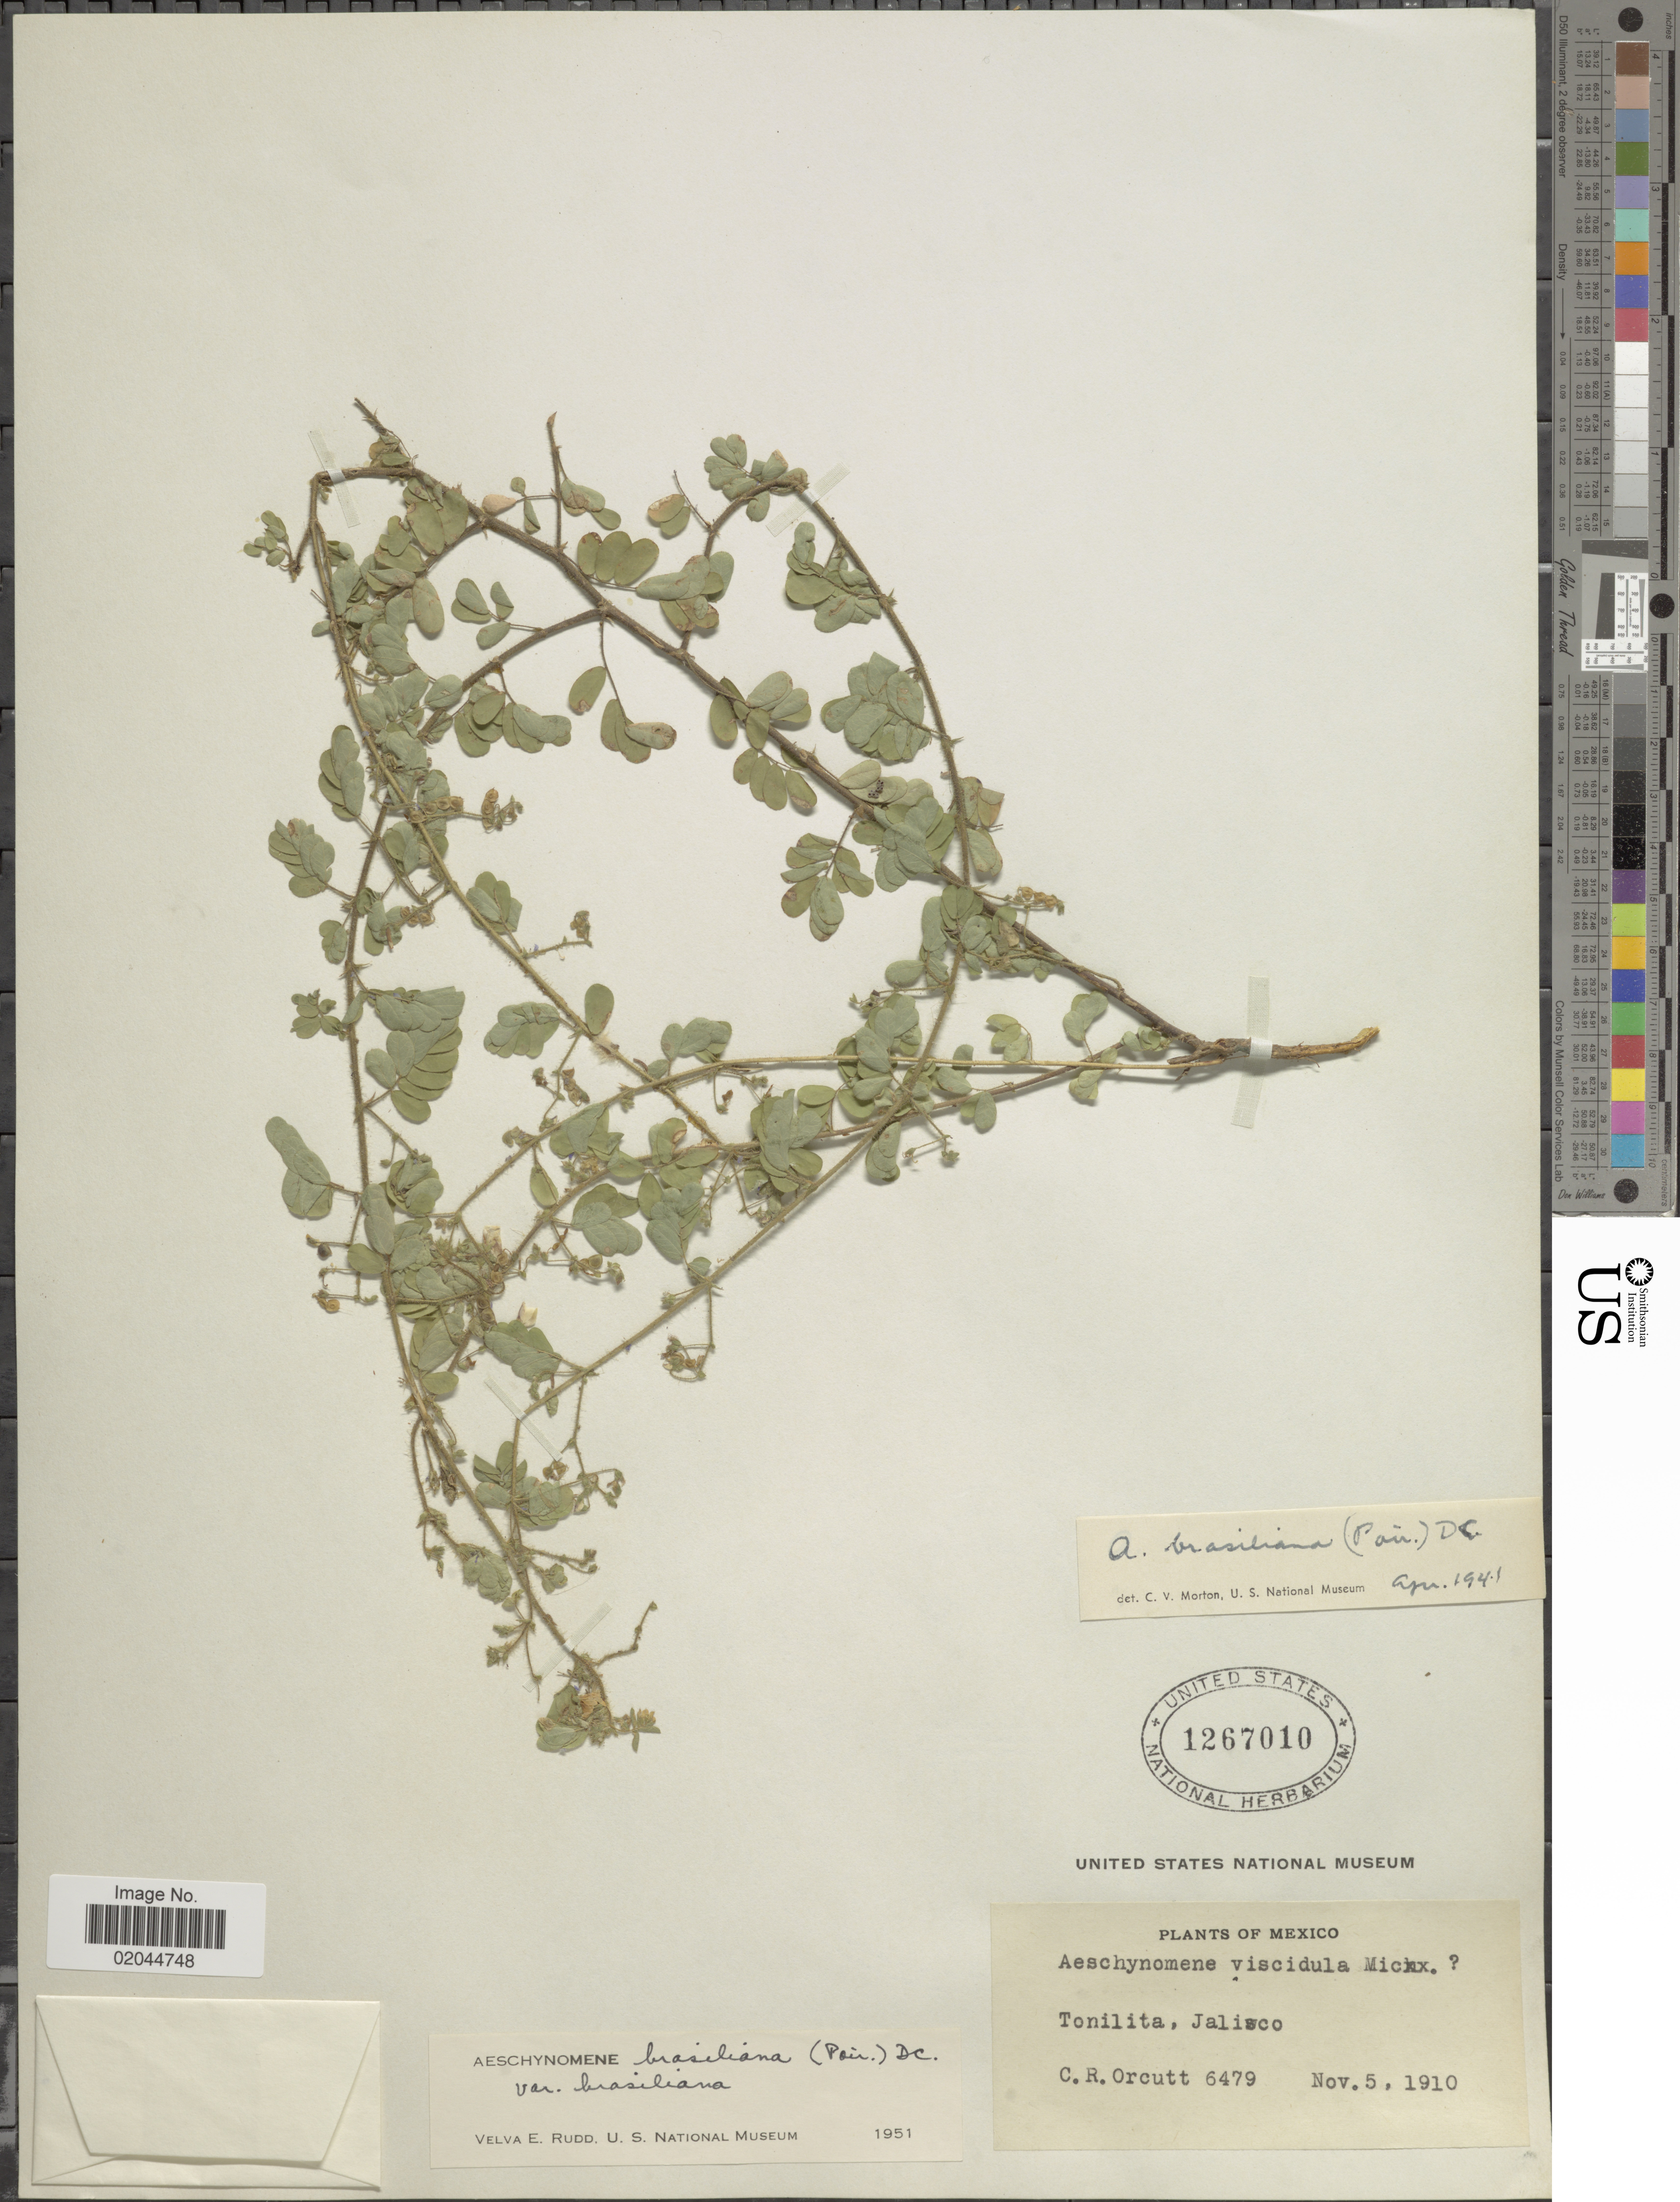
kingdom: Plantae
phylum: Tracheophyta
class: Magnoliopsida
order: Fabales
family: Fabaceae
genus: Aeschynomene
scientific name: Aeschynomene brasiliana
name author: (Poir.) DC.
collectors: C. R. Orcutt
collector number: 6479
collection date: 1910-11-05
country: Mexico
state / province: Jalisco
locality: Tonilita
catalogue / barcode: US 1267010